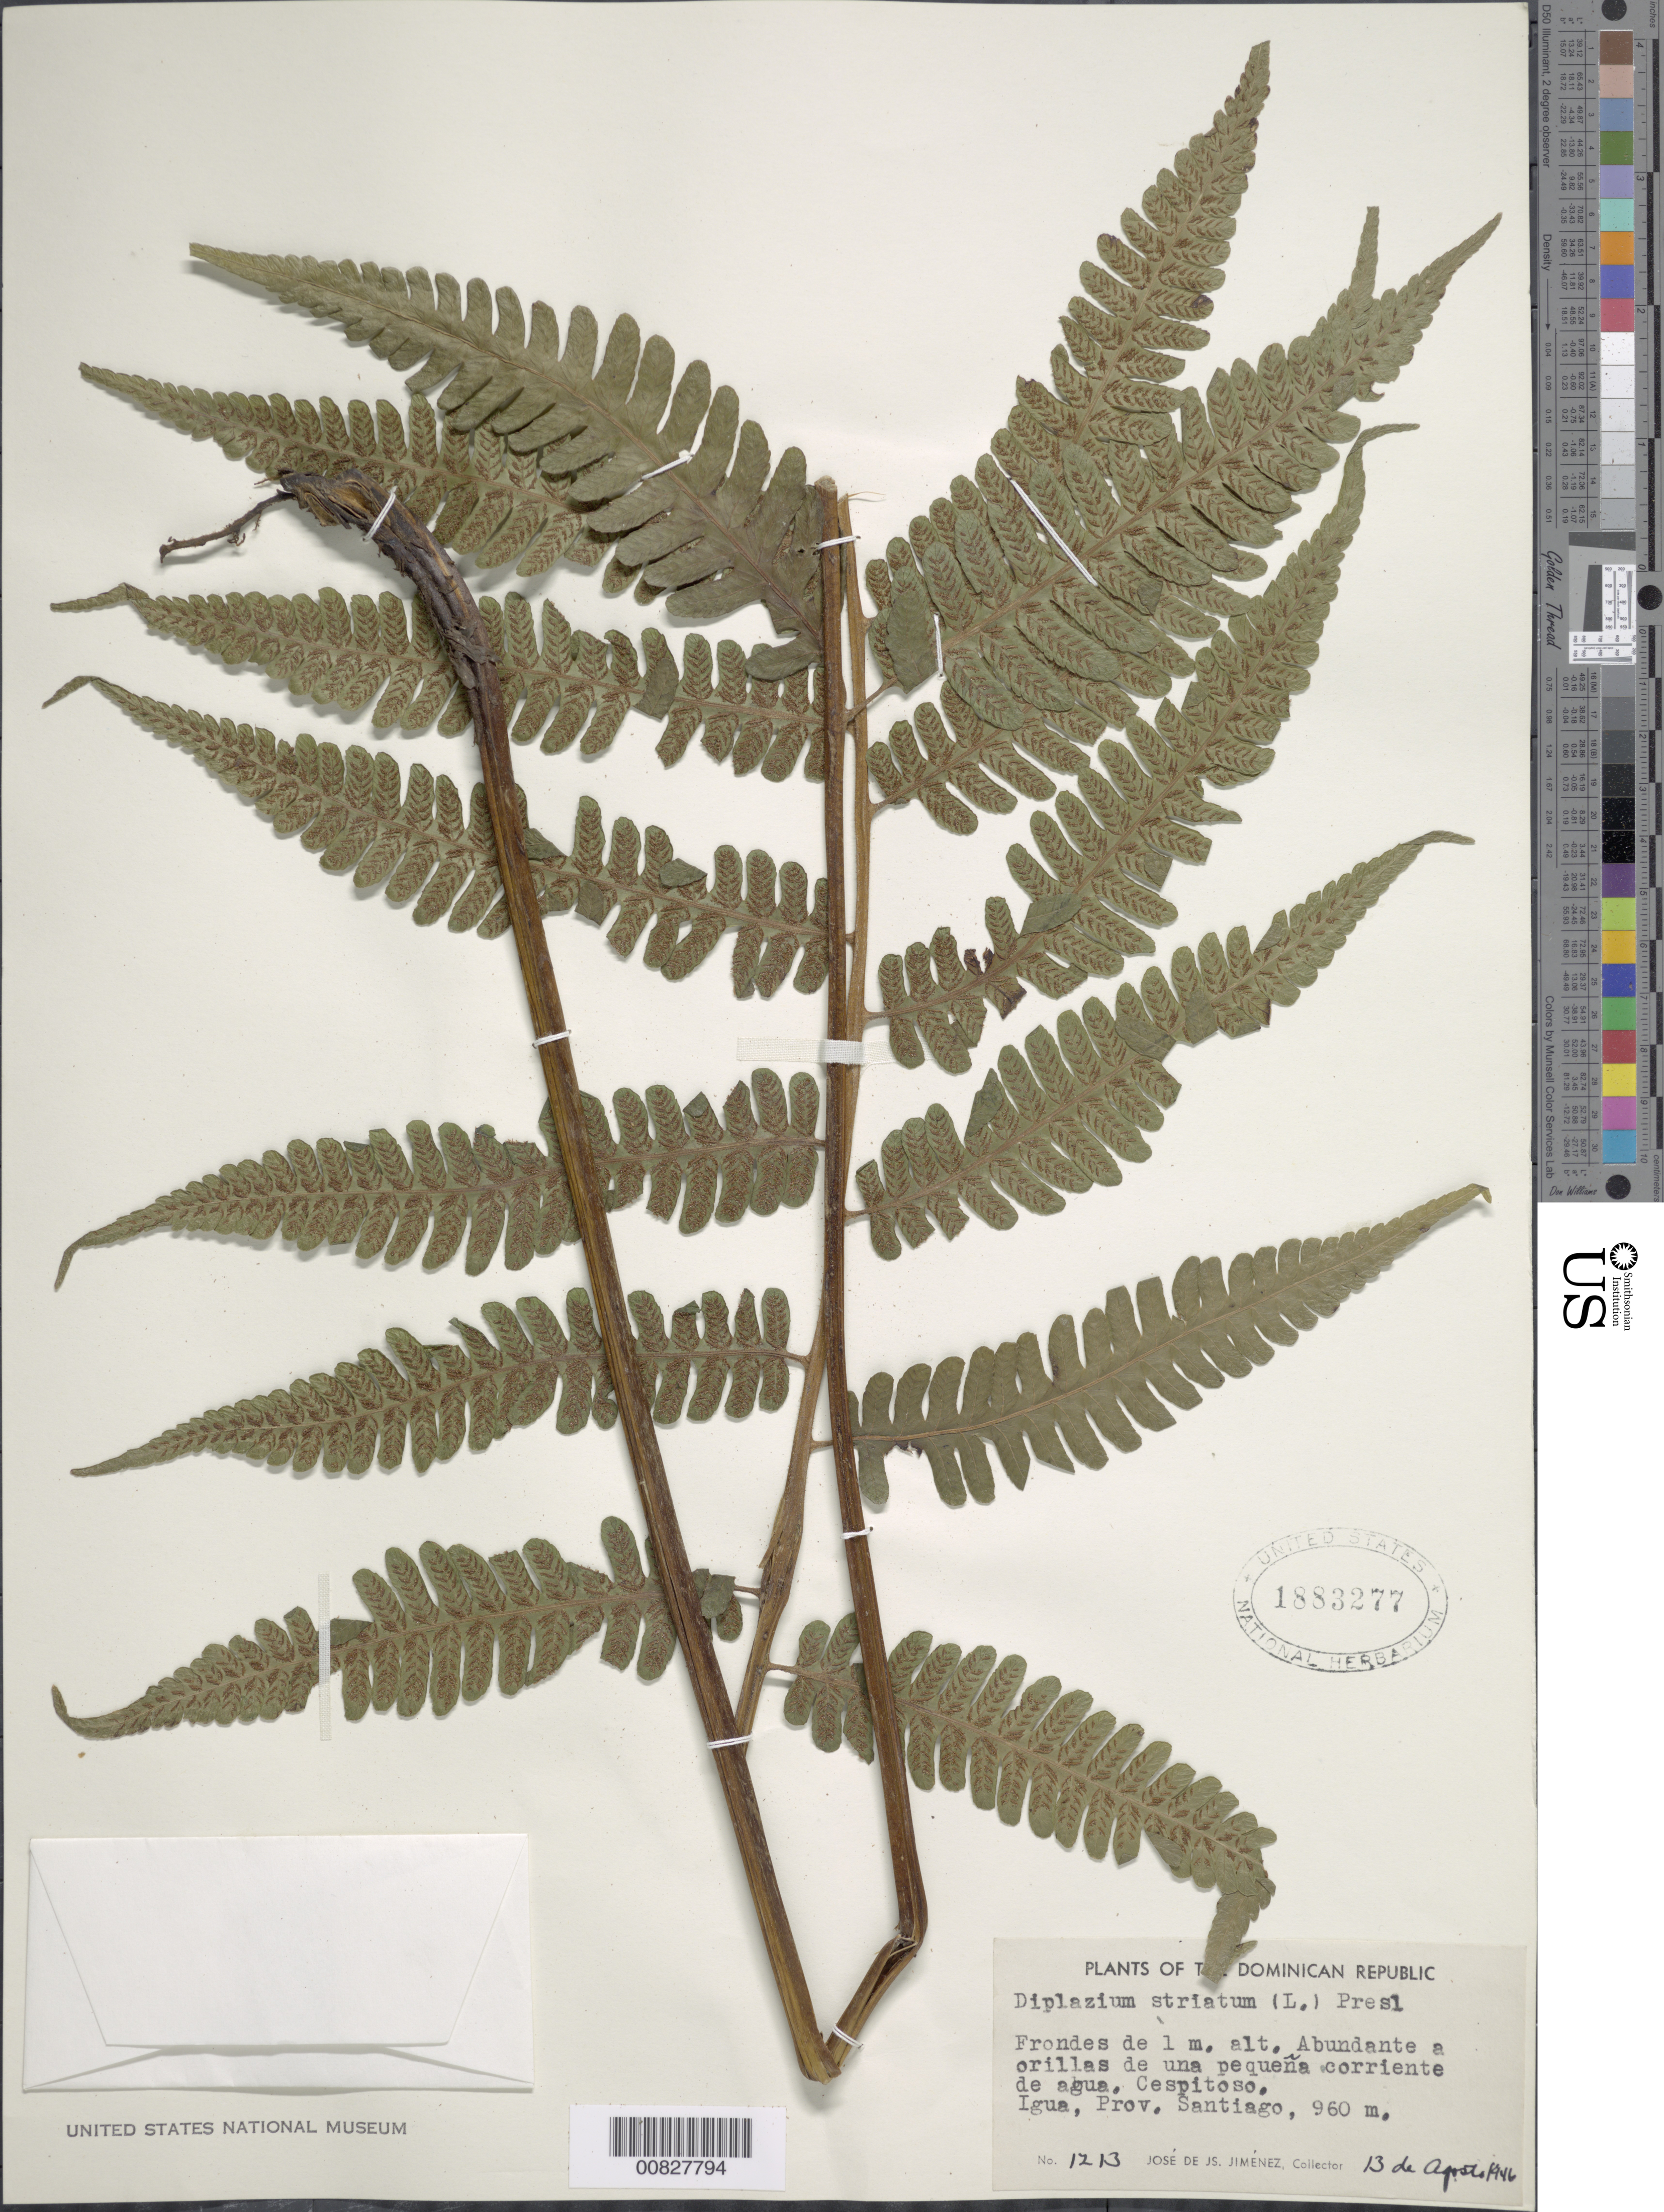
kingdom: Plantae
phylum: Tracheophyta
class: Polypodiopsida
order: Polypodiales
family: Athyriaceae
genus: Diplazium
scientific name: Diplazium striatum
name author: (L.) C. Presl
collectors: J. J. Jiménez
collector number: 1213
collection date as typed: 13 Aug 1946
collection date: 1946-08-13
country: Dominican Republic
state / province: Santiago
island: Hispaniola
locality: Igua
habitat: Orillas de una pequena corriente de agua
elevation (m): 960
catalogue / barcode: US 1883277